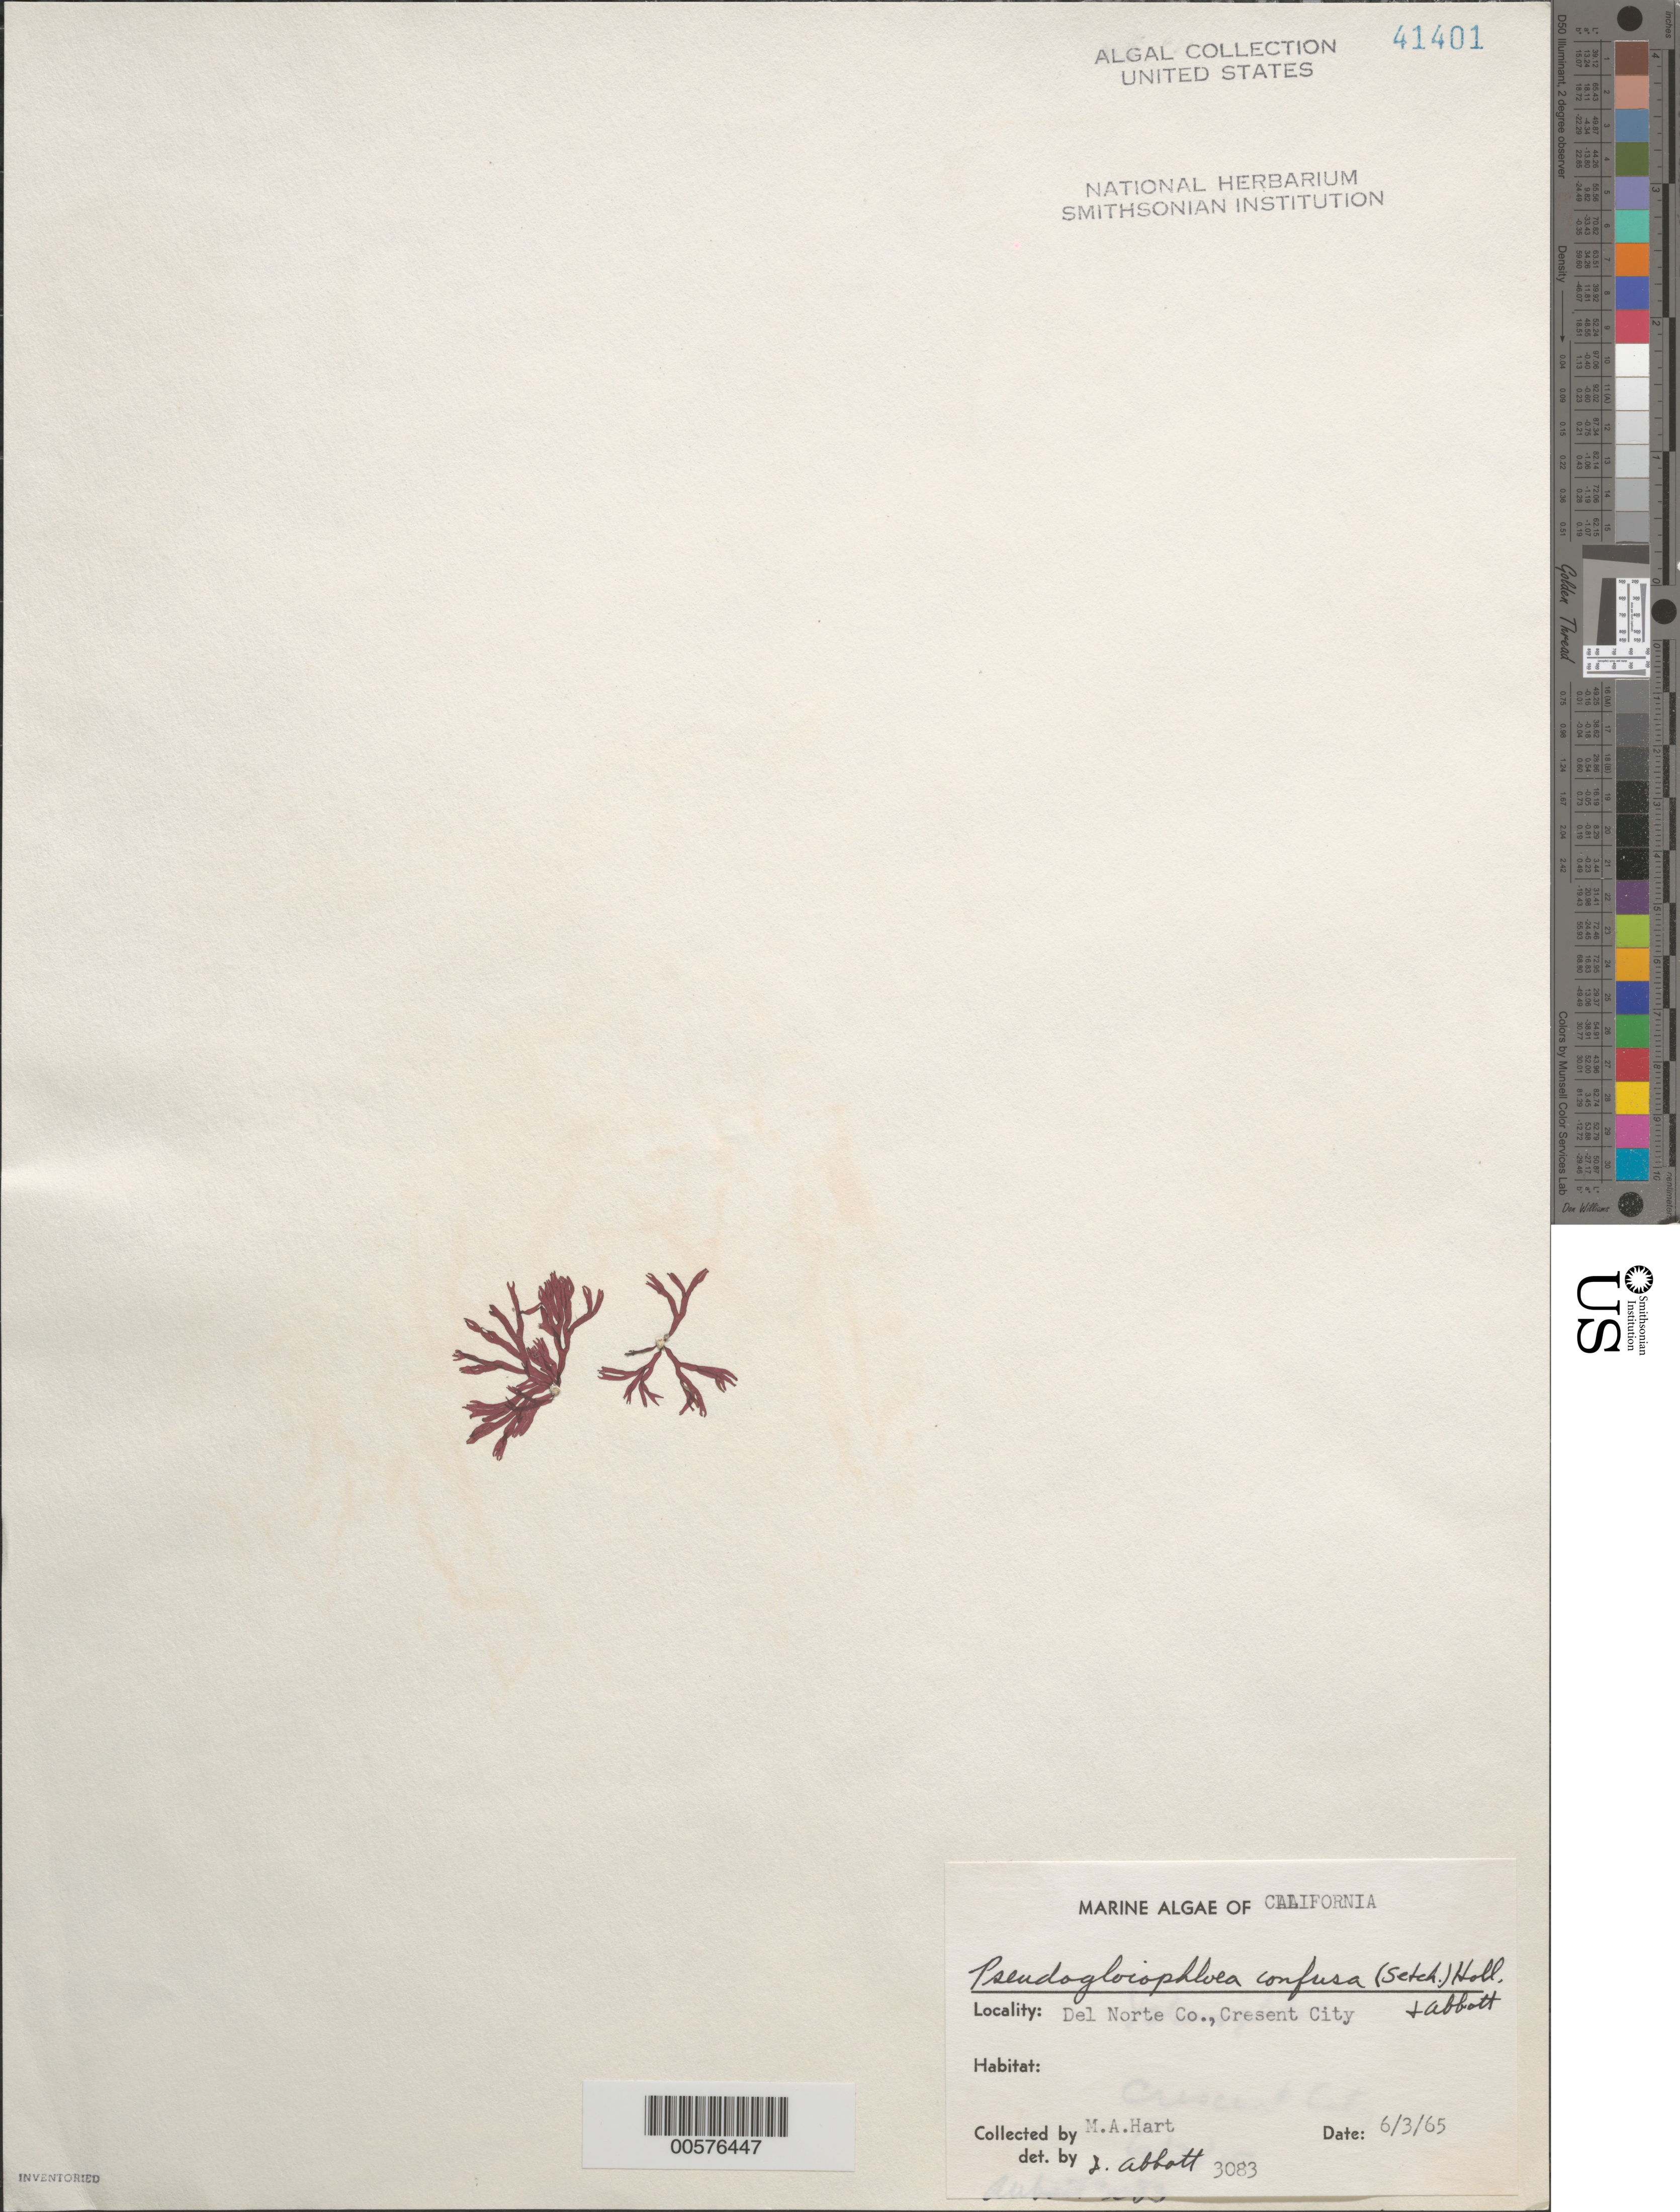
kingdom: Plantae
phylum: Rhodophyta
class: Florideophyceae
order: Nemaliales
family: Scinaiaceae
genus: Scinaia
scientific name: Scinaia confusa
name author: (Setch.) Huisman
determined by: Algae name updating Project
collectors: M. A. Hart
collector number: IAA 3083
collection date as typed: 03 Jun 1965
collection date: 1965-06-03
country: United States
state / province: California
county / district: Del Norte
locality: Crescent City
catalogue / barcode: US 41401